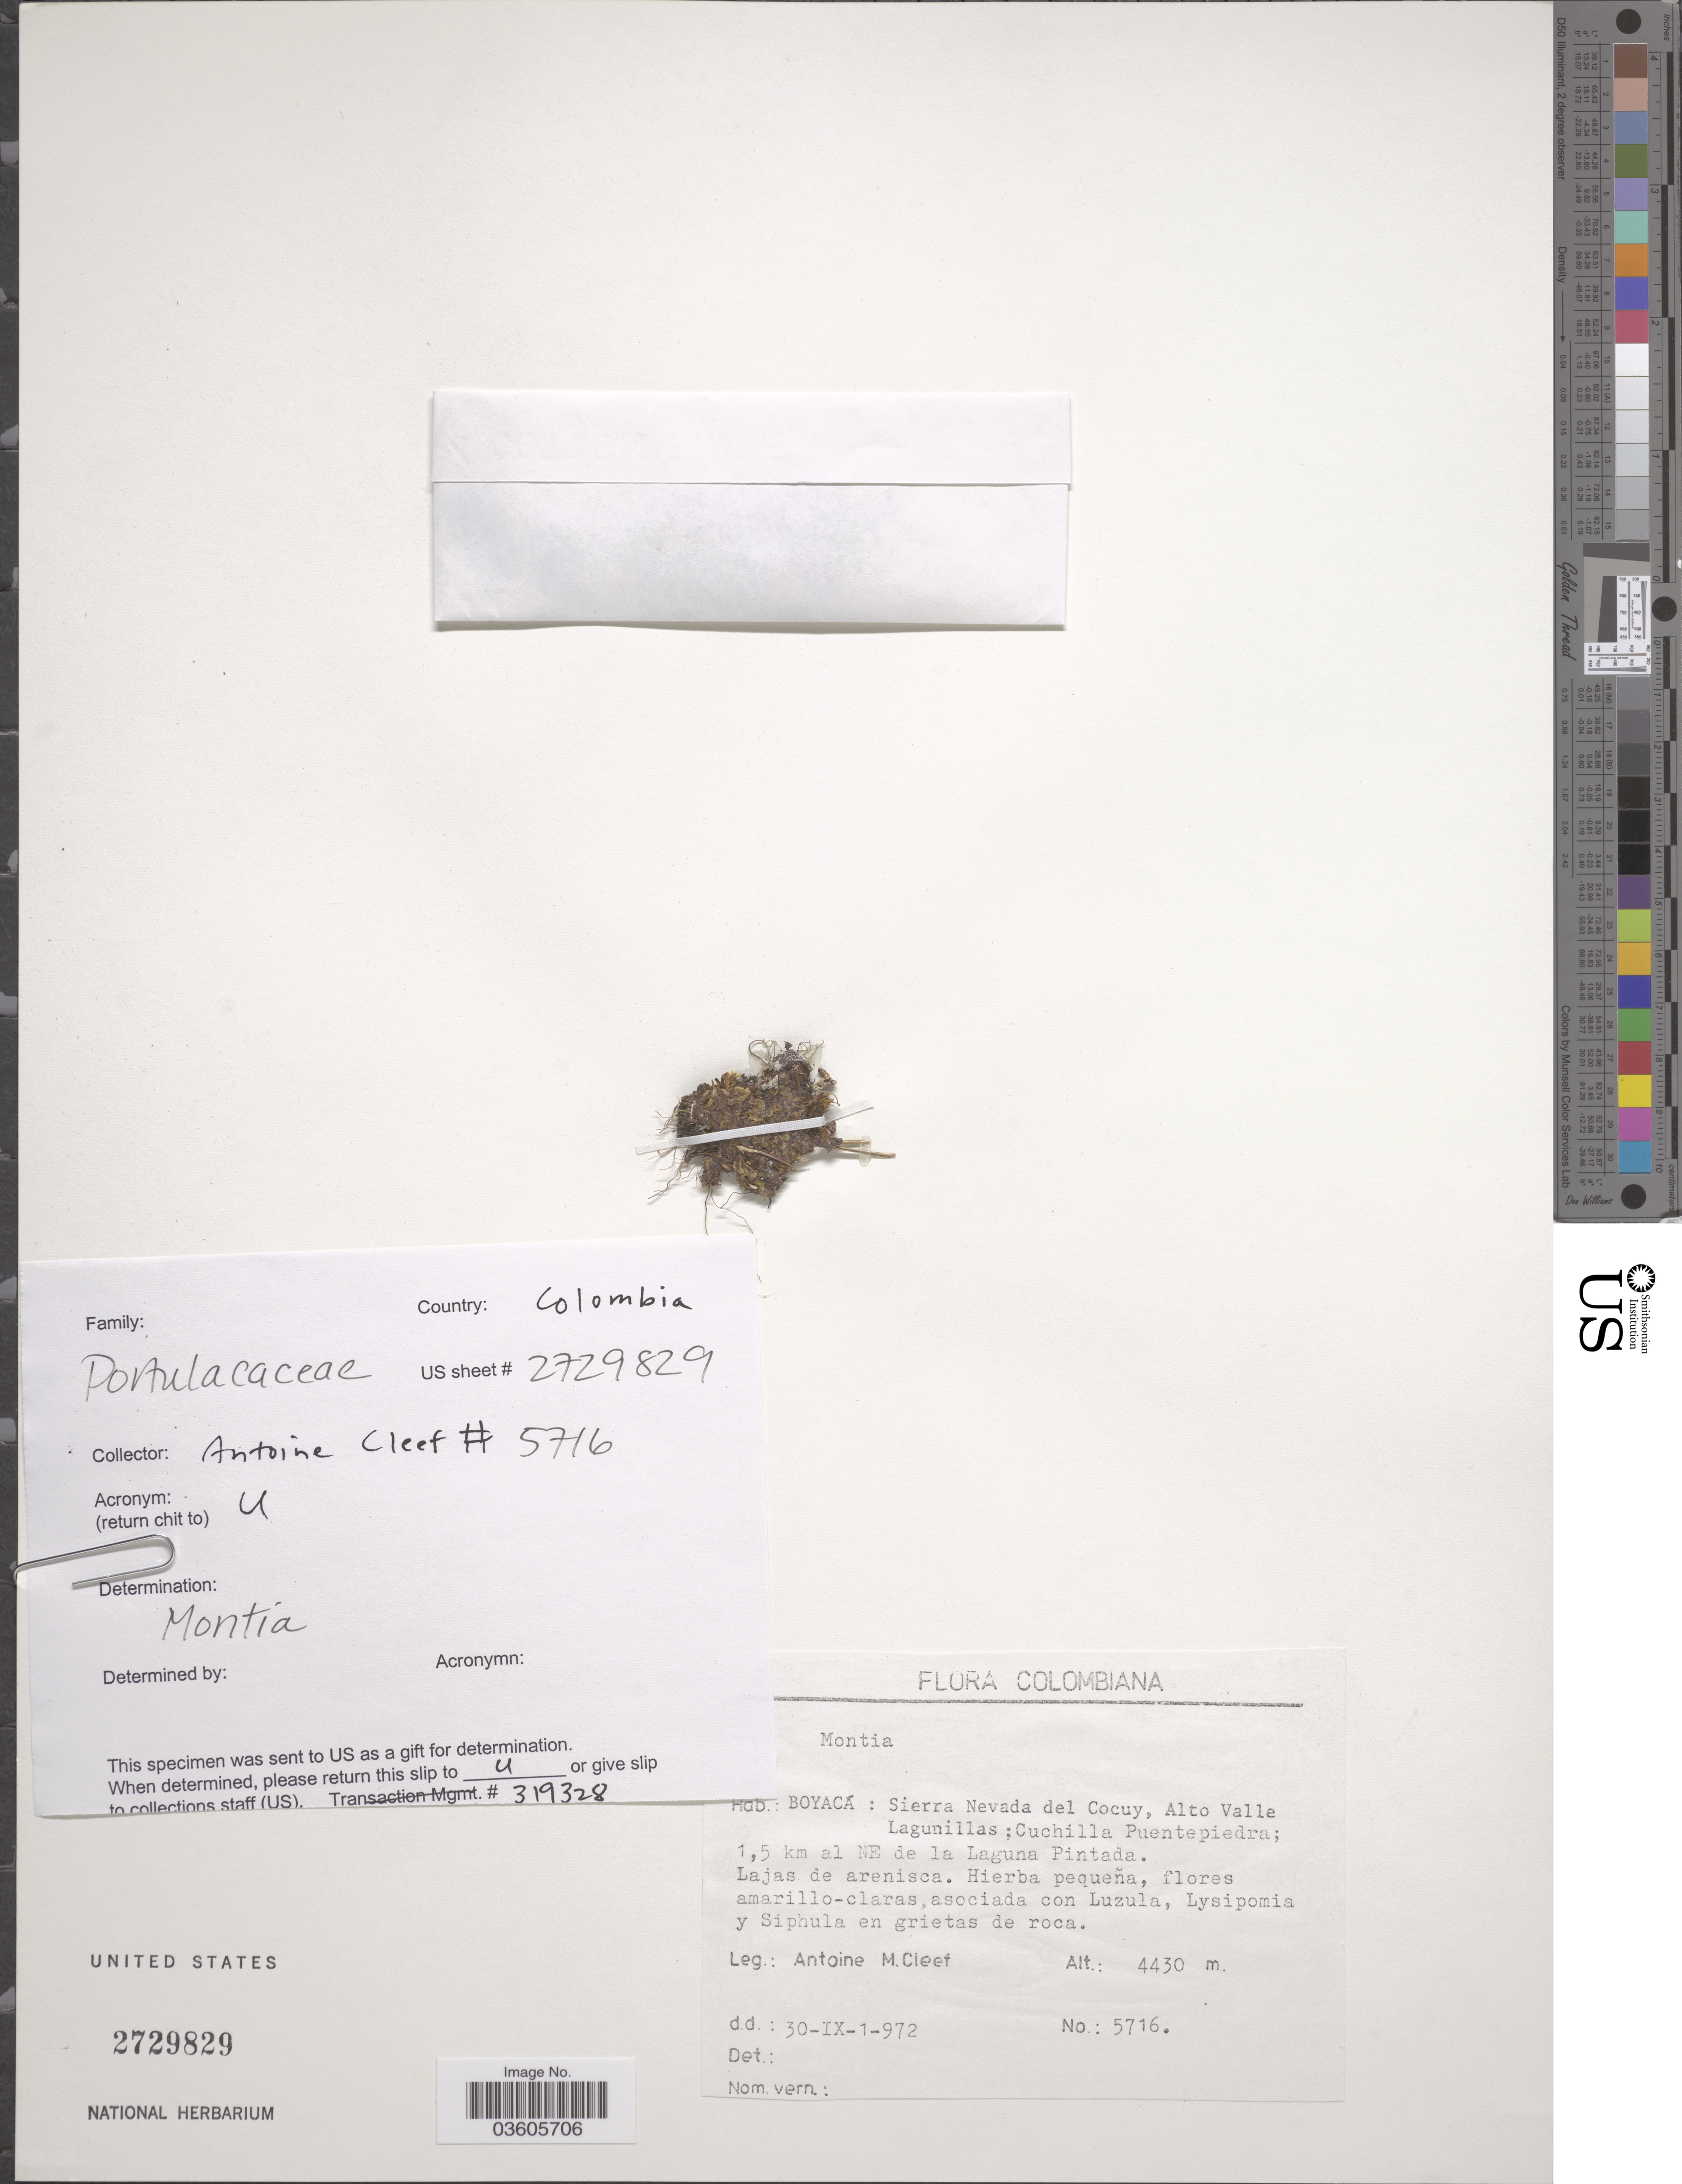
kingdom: Plantae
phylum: Tracheophyta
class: Magnoliopsida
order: Caryophyllales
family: Montiaceae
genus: Montia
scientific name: Montia sp.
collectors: A. M. Cleef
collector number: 5716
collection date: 1972-09-30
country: Colombia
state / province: Boyacá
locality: Sierra Nevada del Cocuy, Alto Valle Lagunillas; Cuchilla Puentepiedra; 1,5 km al NE de la Laguna Pintada.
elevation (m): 4430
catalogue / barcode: US 2729829